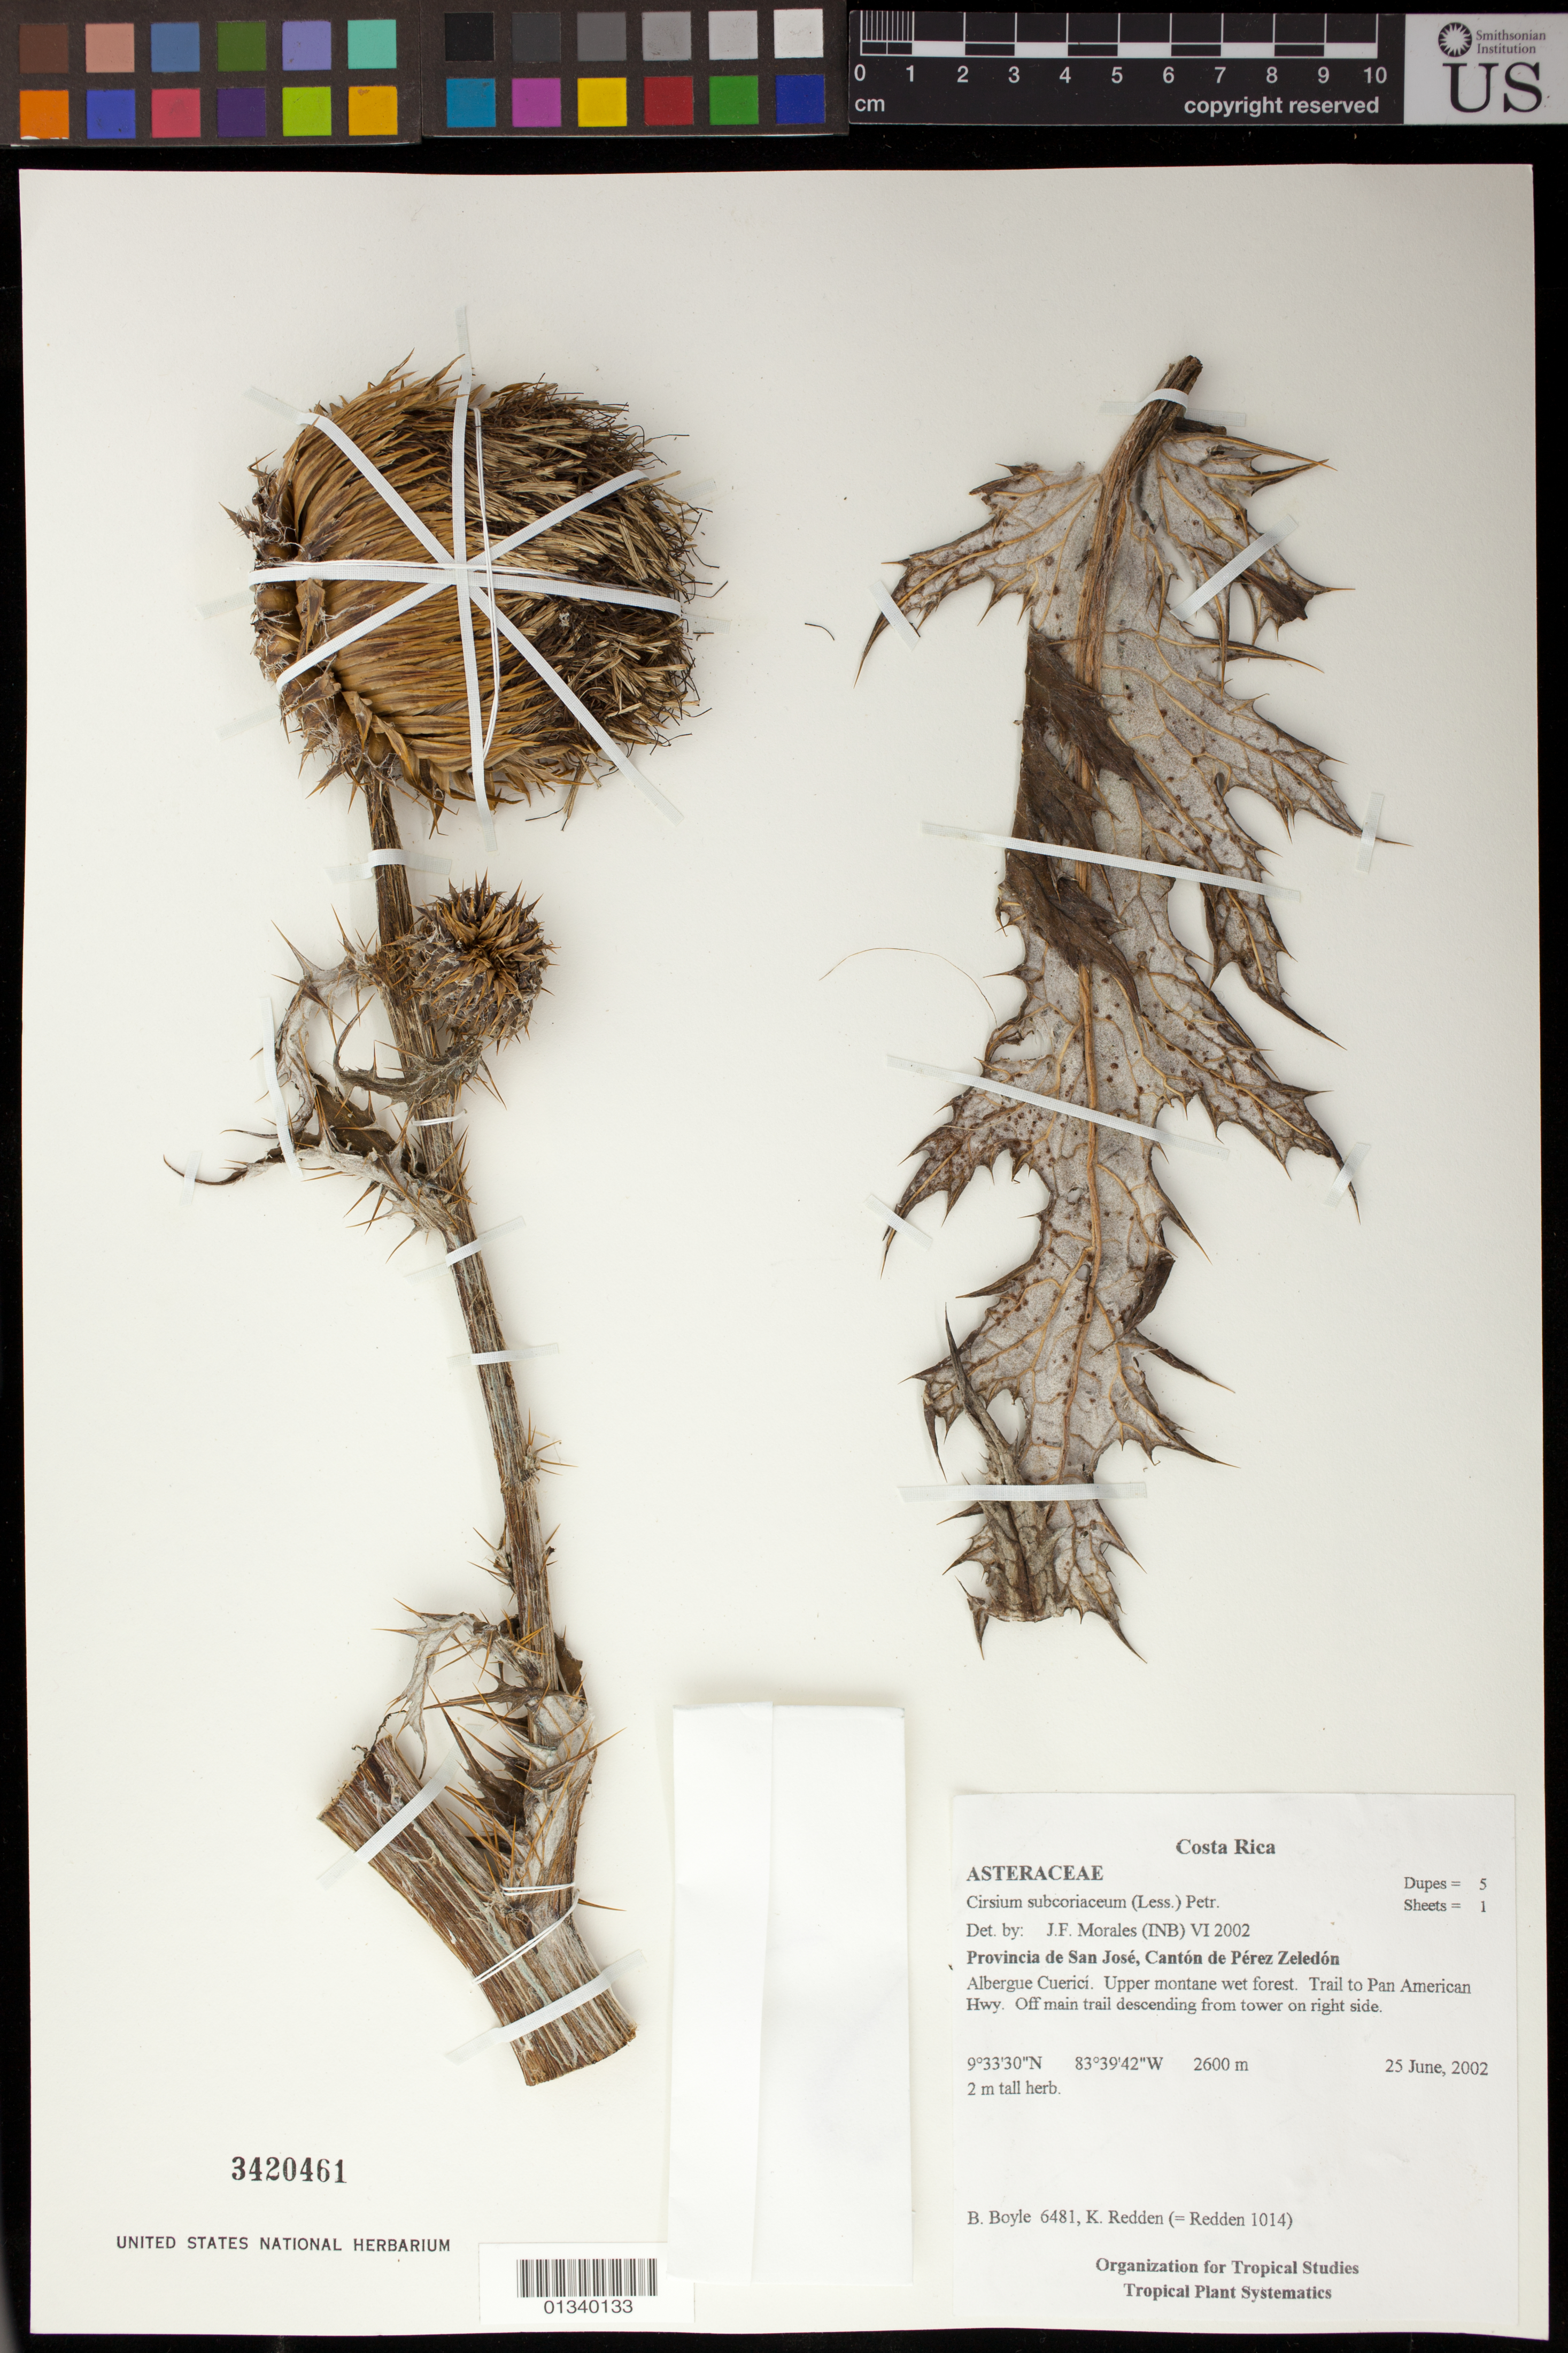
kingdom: Plantae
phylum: Tracheophyta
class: Magnoliopsida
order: Asterales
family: Asteraceae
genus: Cirsium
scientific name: Cirsium subcoriaceum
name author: (Less.) Sch. Bip.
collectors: B. Boyle, K. M. Redden & M. Bonifacino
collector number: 6481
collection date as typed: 17 June 2002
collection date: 2002-06-17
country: Costa Rica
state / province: San José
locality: Canton de Perez Zeledon, Albergue Cuerici.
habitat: Upper montane wet forest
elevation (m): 1650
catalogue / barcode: US 3420461